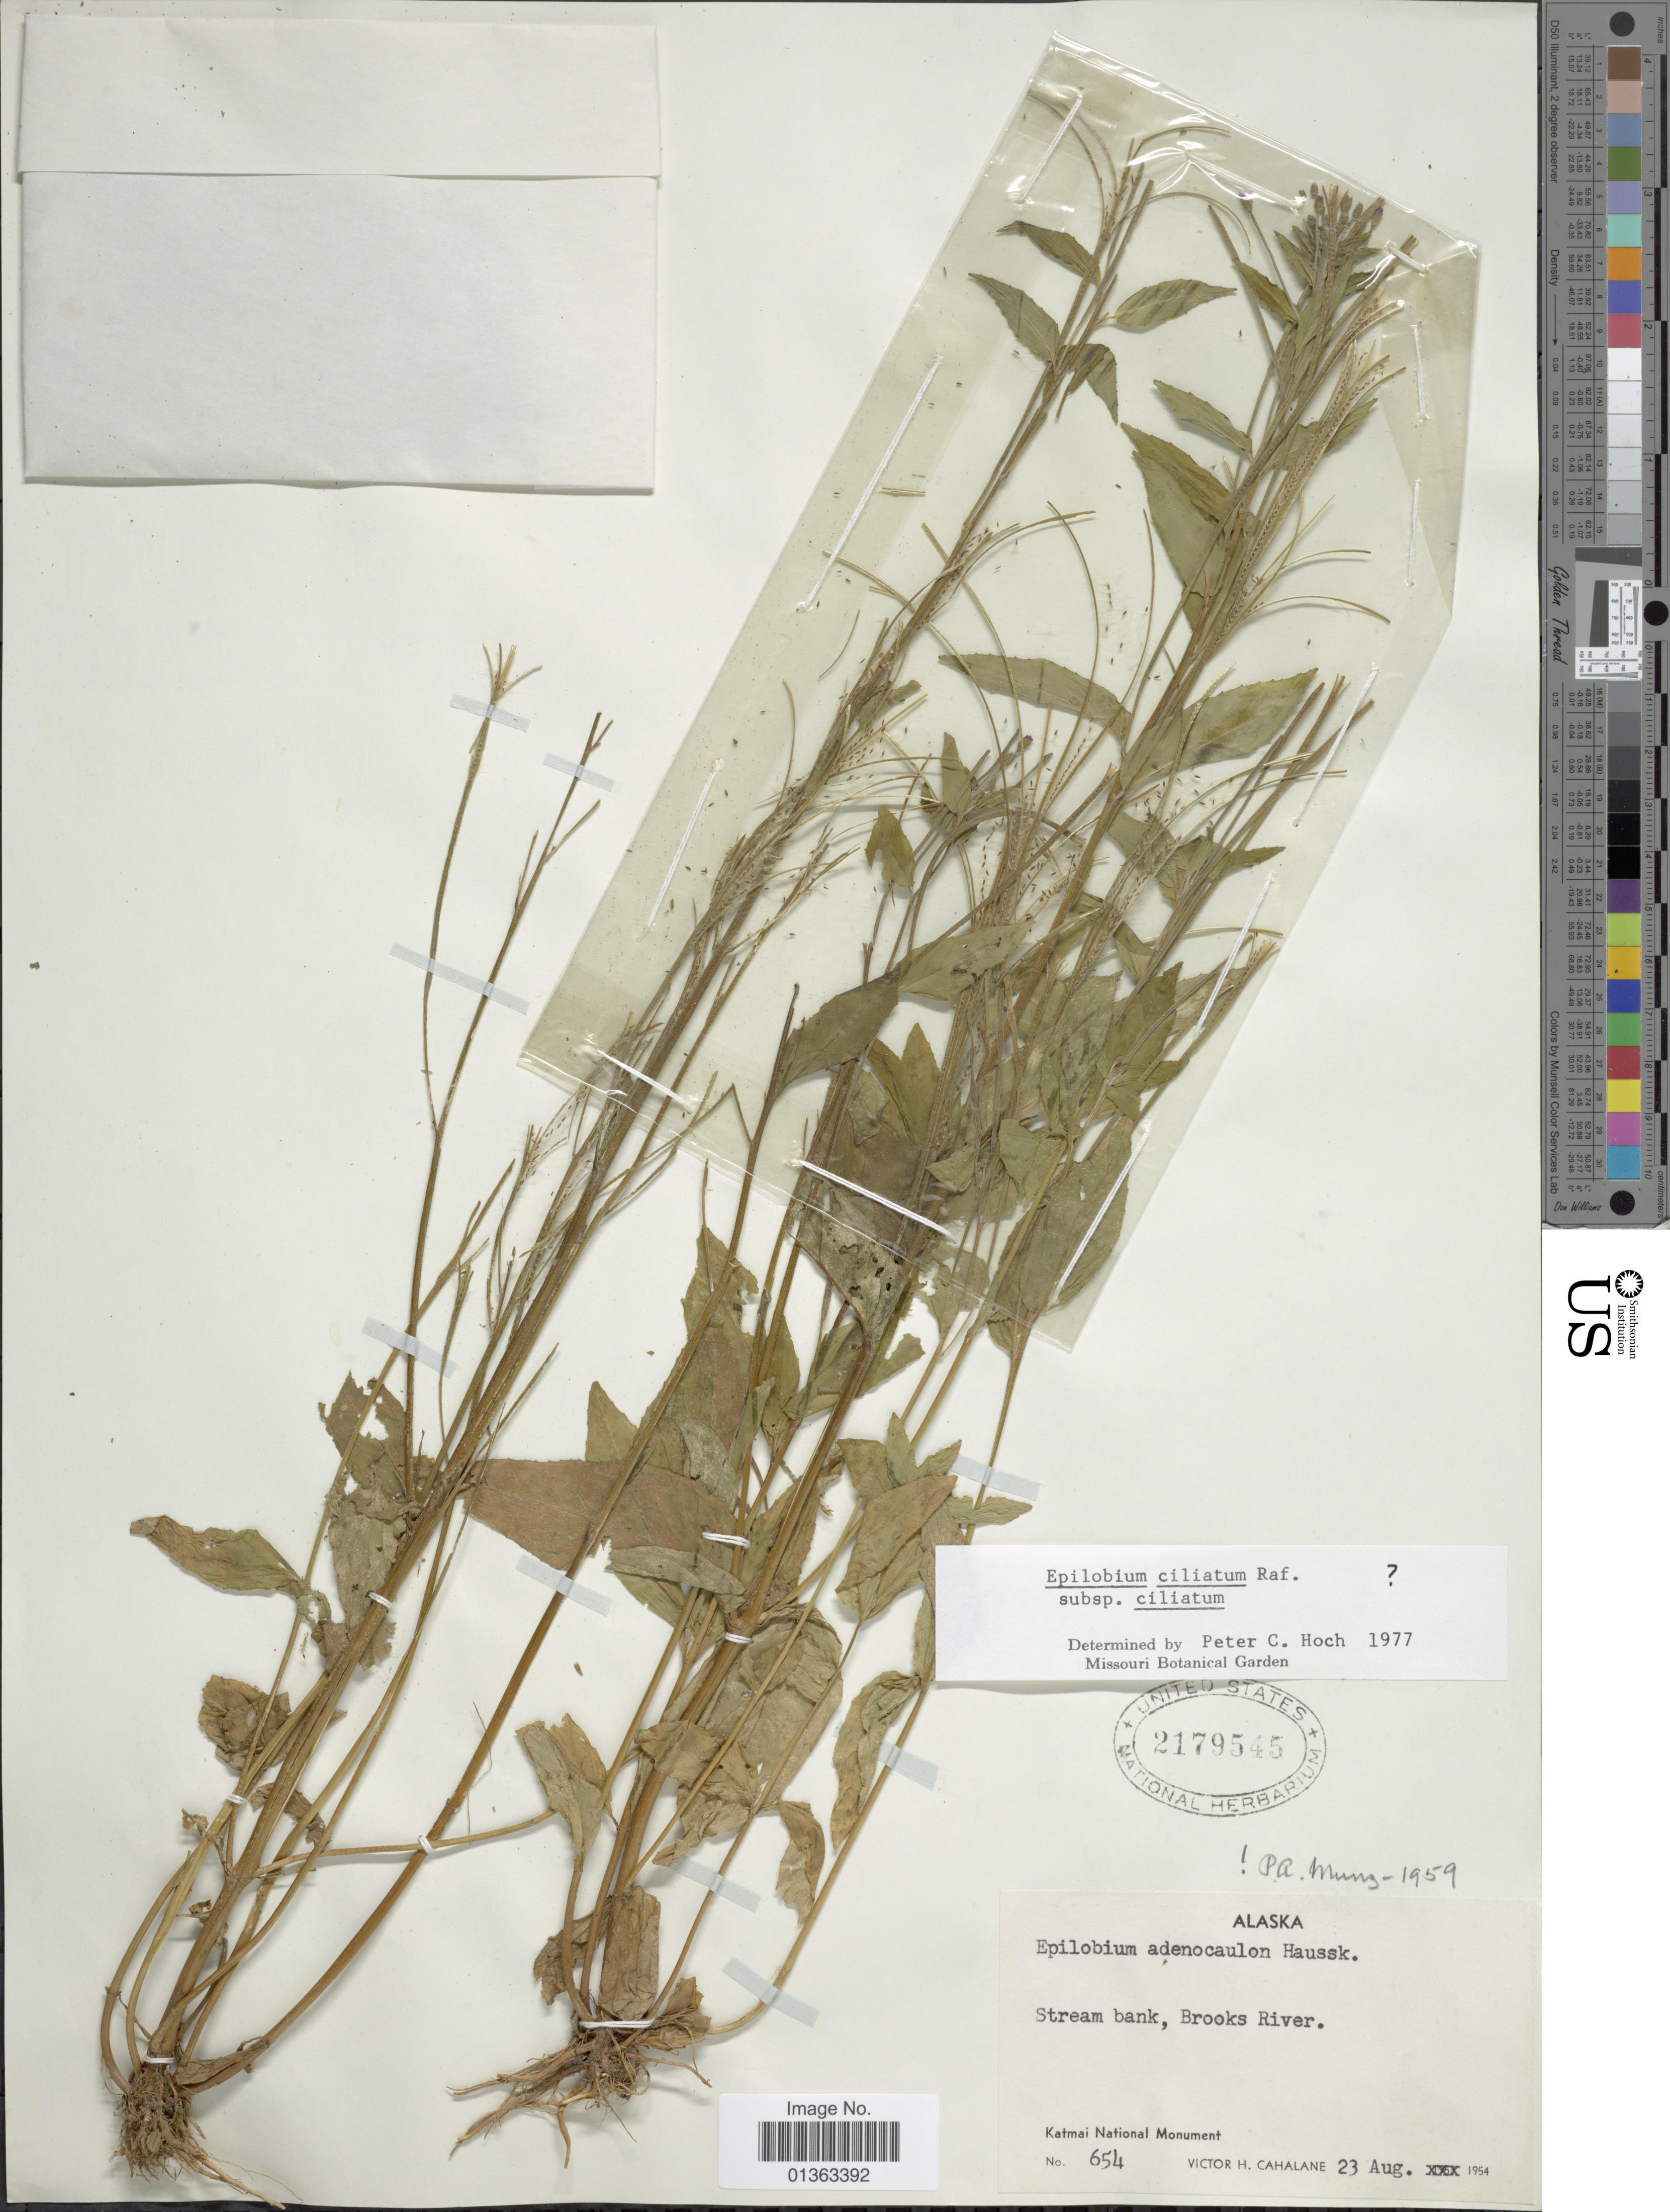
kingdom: Plantae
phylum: Tracheophyta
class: Magnoliopsida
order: Myrtales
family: Onagraceae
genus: Epilobium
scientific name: Epilobium ciliatum subsp. ciliatum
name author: Raf.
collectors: V. Cahalane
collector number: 654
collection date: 1954-08-23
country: United States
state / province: Alaska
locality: Stream bank, Brooks River. Katmai National Monument.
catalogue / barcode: US 2179545